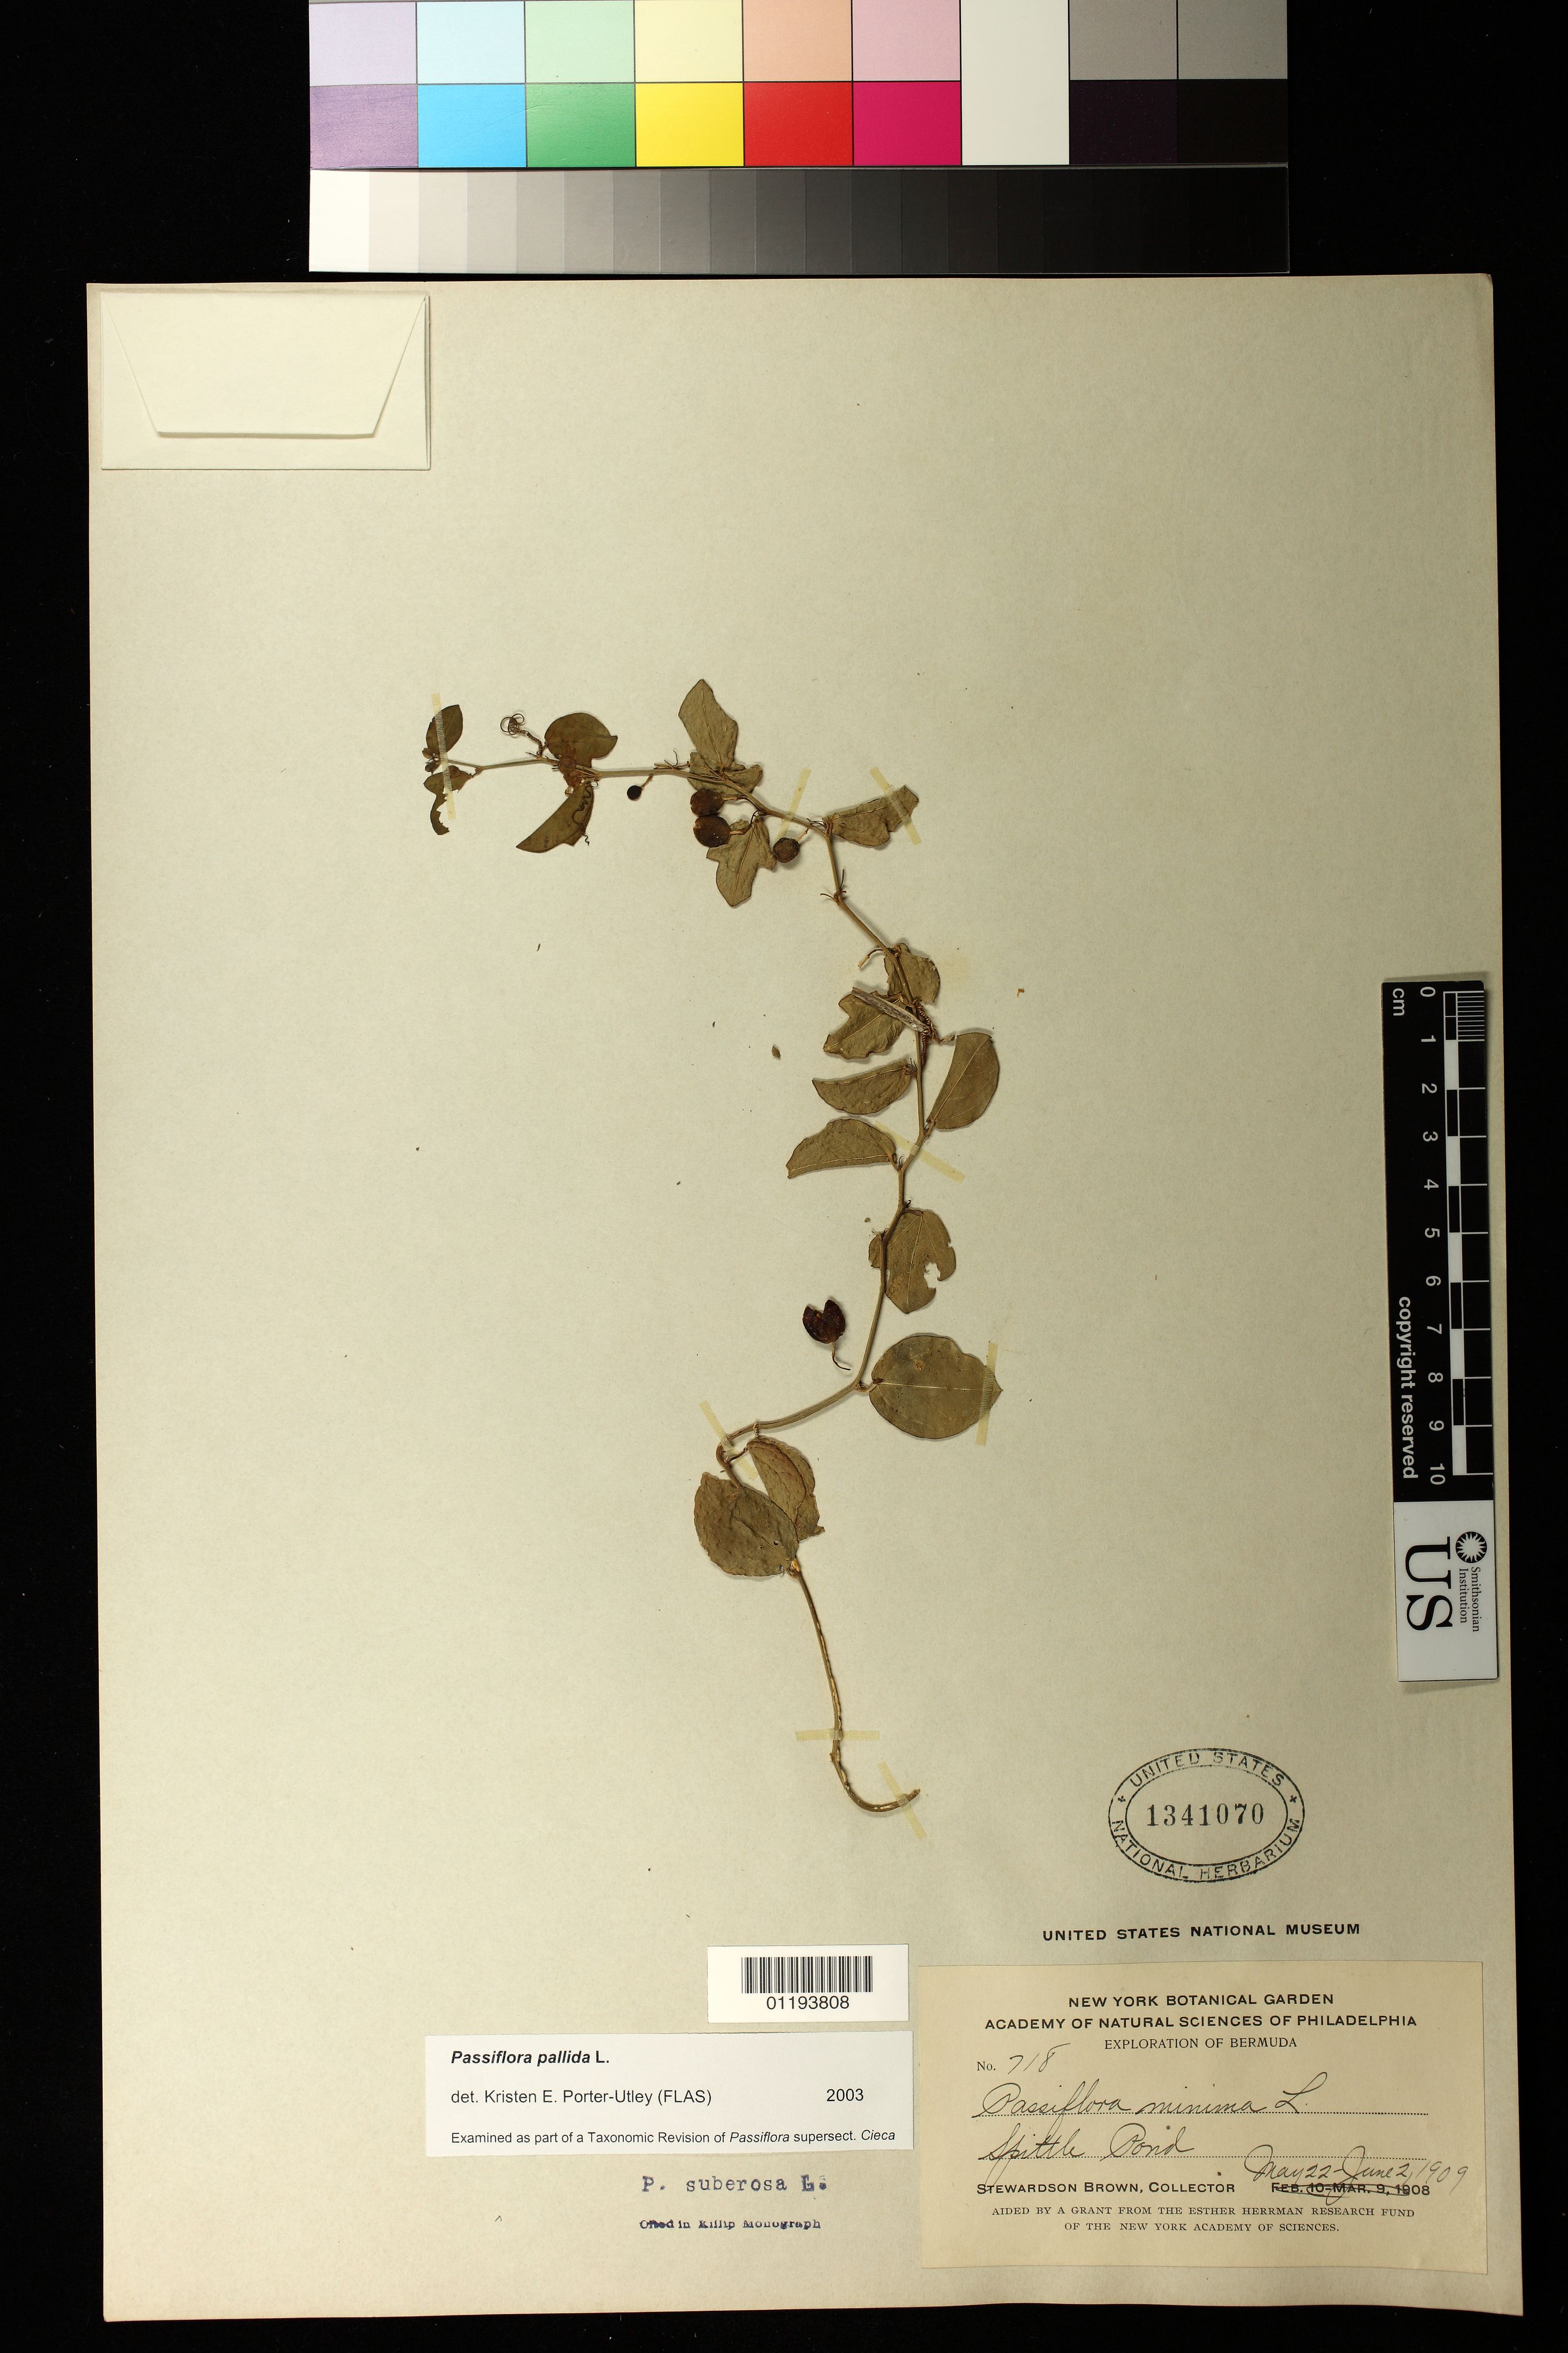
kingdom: Plantae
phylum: Tracheophyta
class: Magnoliopsida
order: Malpighiales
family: Passifloraceae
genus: Passiflora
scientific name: Passiflora pallida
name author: L.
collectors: S. Brown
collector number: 718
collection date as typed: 1909 May 22 1909 Jun 02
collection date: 1909-05-22/1909-06-02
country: Bermuda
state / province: Smith's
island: Bermuda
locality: Spittle [Spittal] Pond.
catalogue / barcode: US 1341070